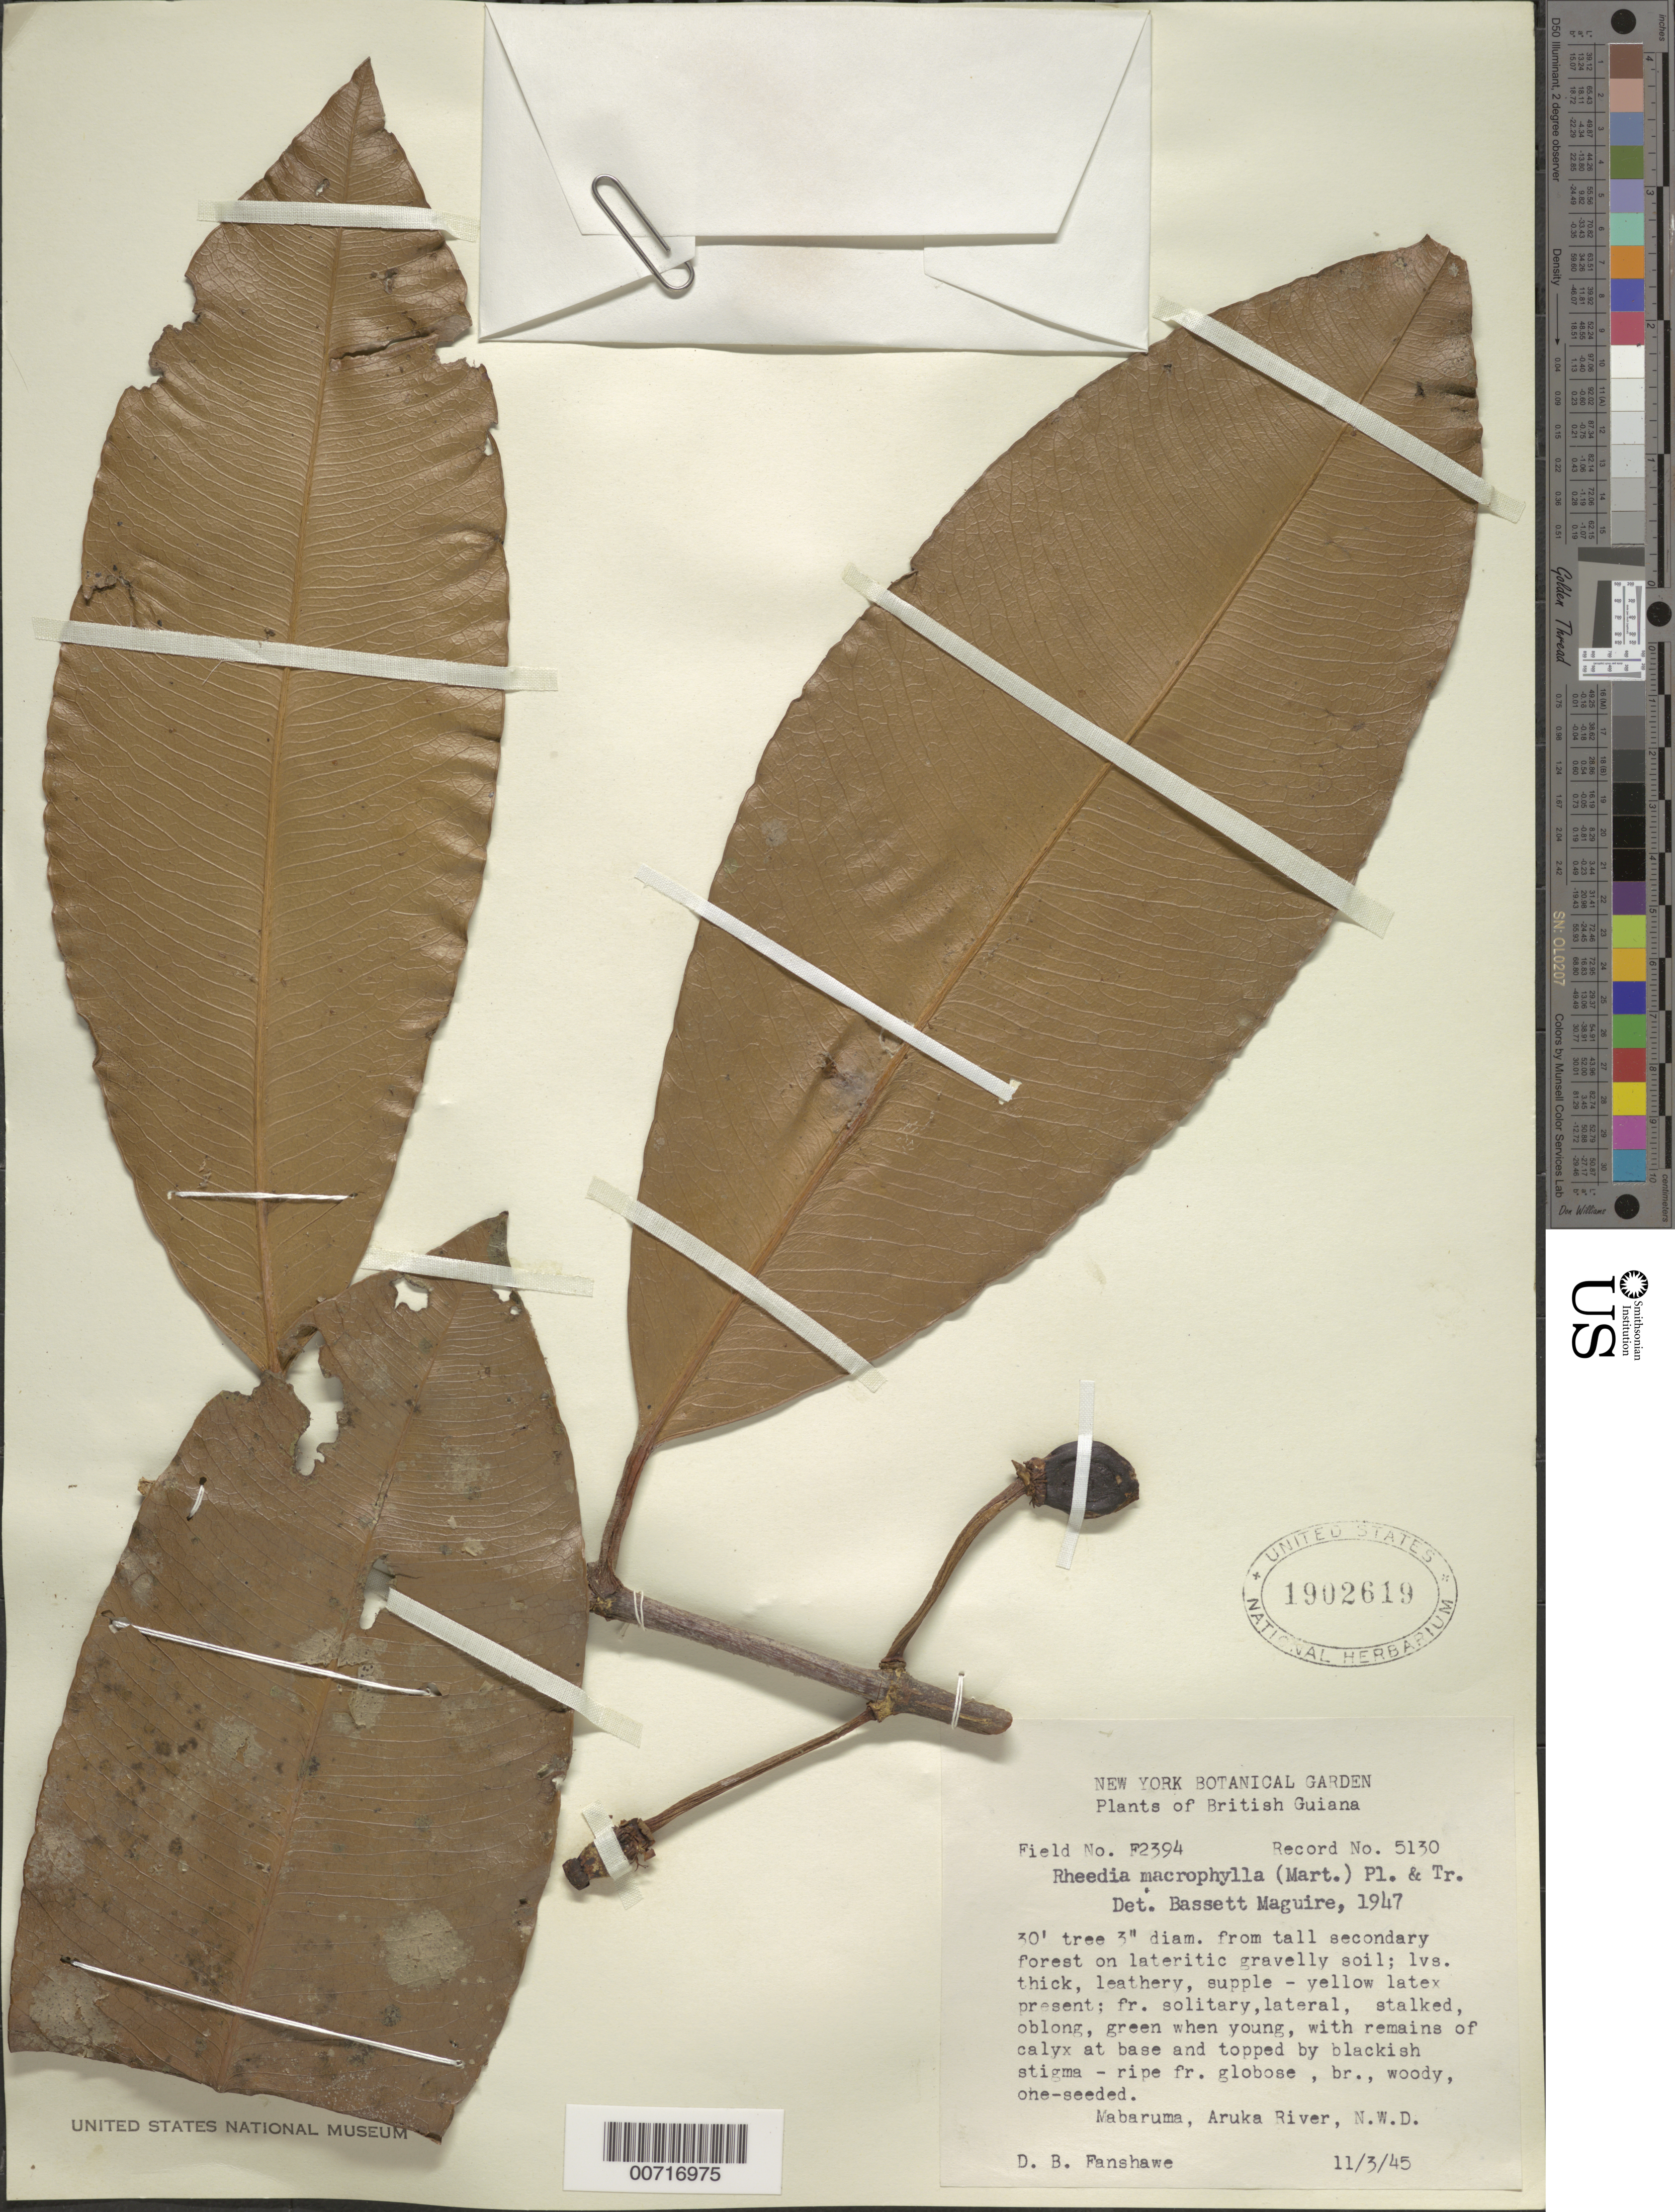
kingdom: Plantae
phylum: Tracheophyta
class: Magnoliopsida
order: Malpighiales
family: Clusiaceae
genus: Garcinia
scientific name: Garcinia macrophylla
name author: Mart.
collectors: D. B. Fanshawe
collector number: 5130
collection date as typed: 11-Mar-45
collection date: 1945-03-11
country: Guyana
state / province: Barima-Waini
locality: Mabaruma, Aruka R., NW Dist.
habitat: Secondary forest, lateritic gravelly soil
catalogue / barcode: US 1902619